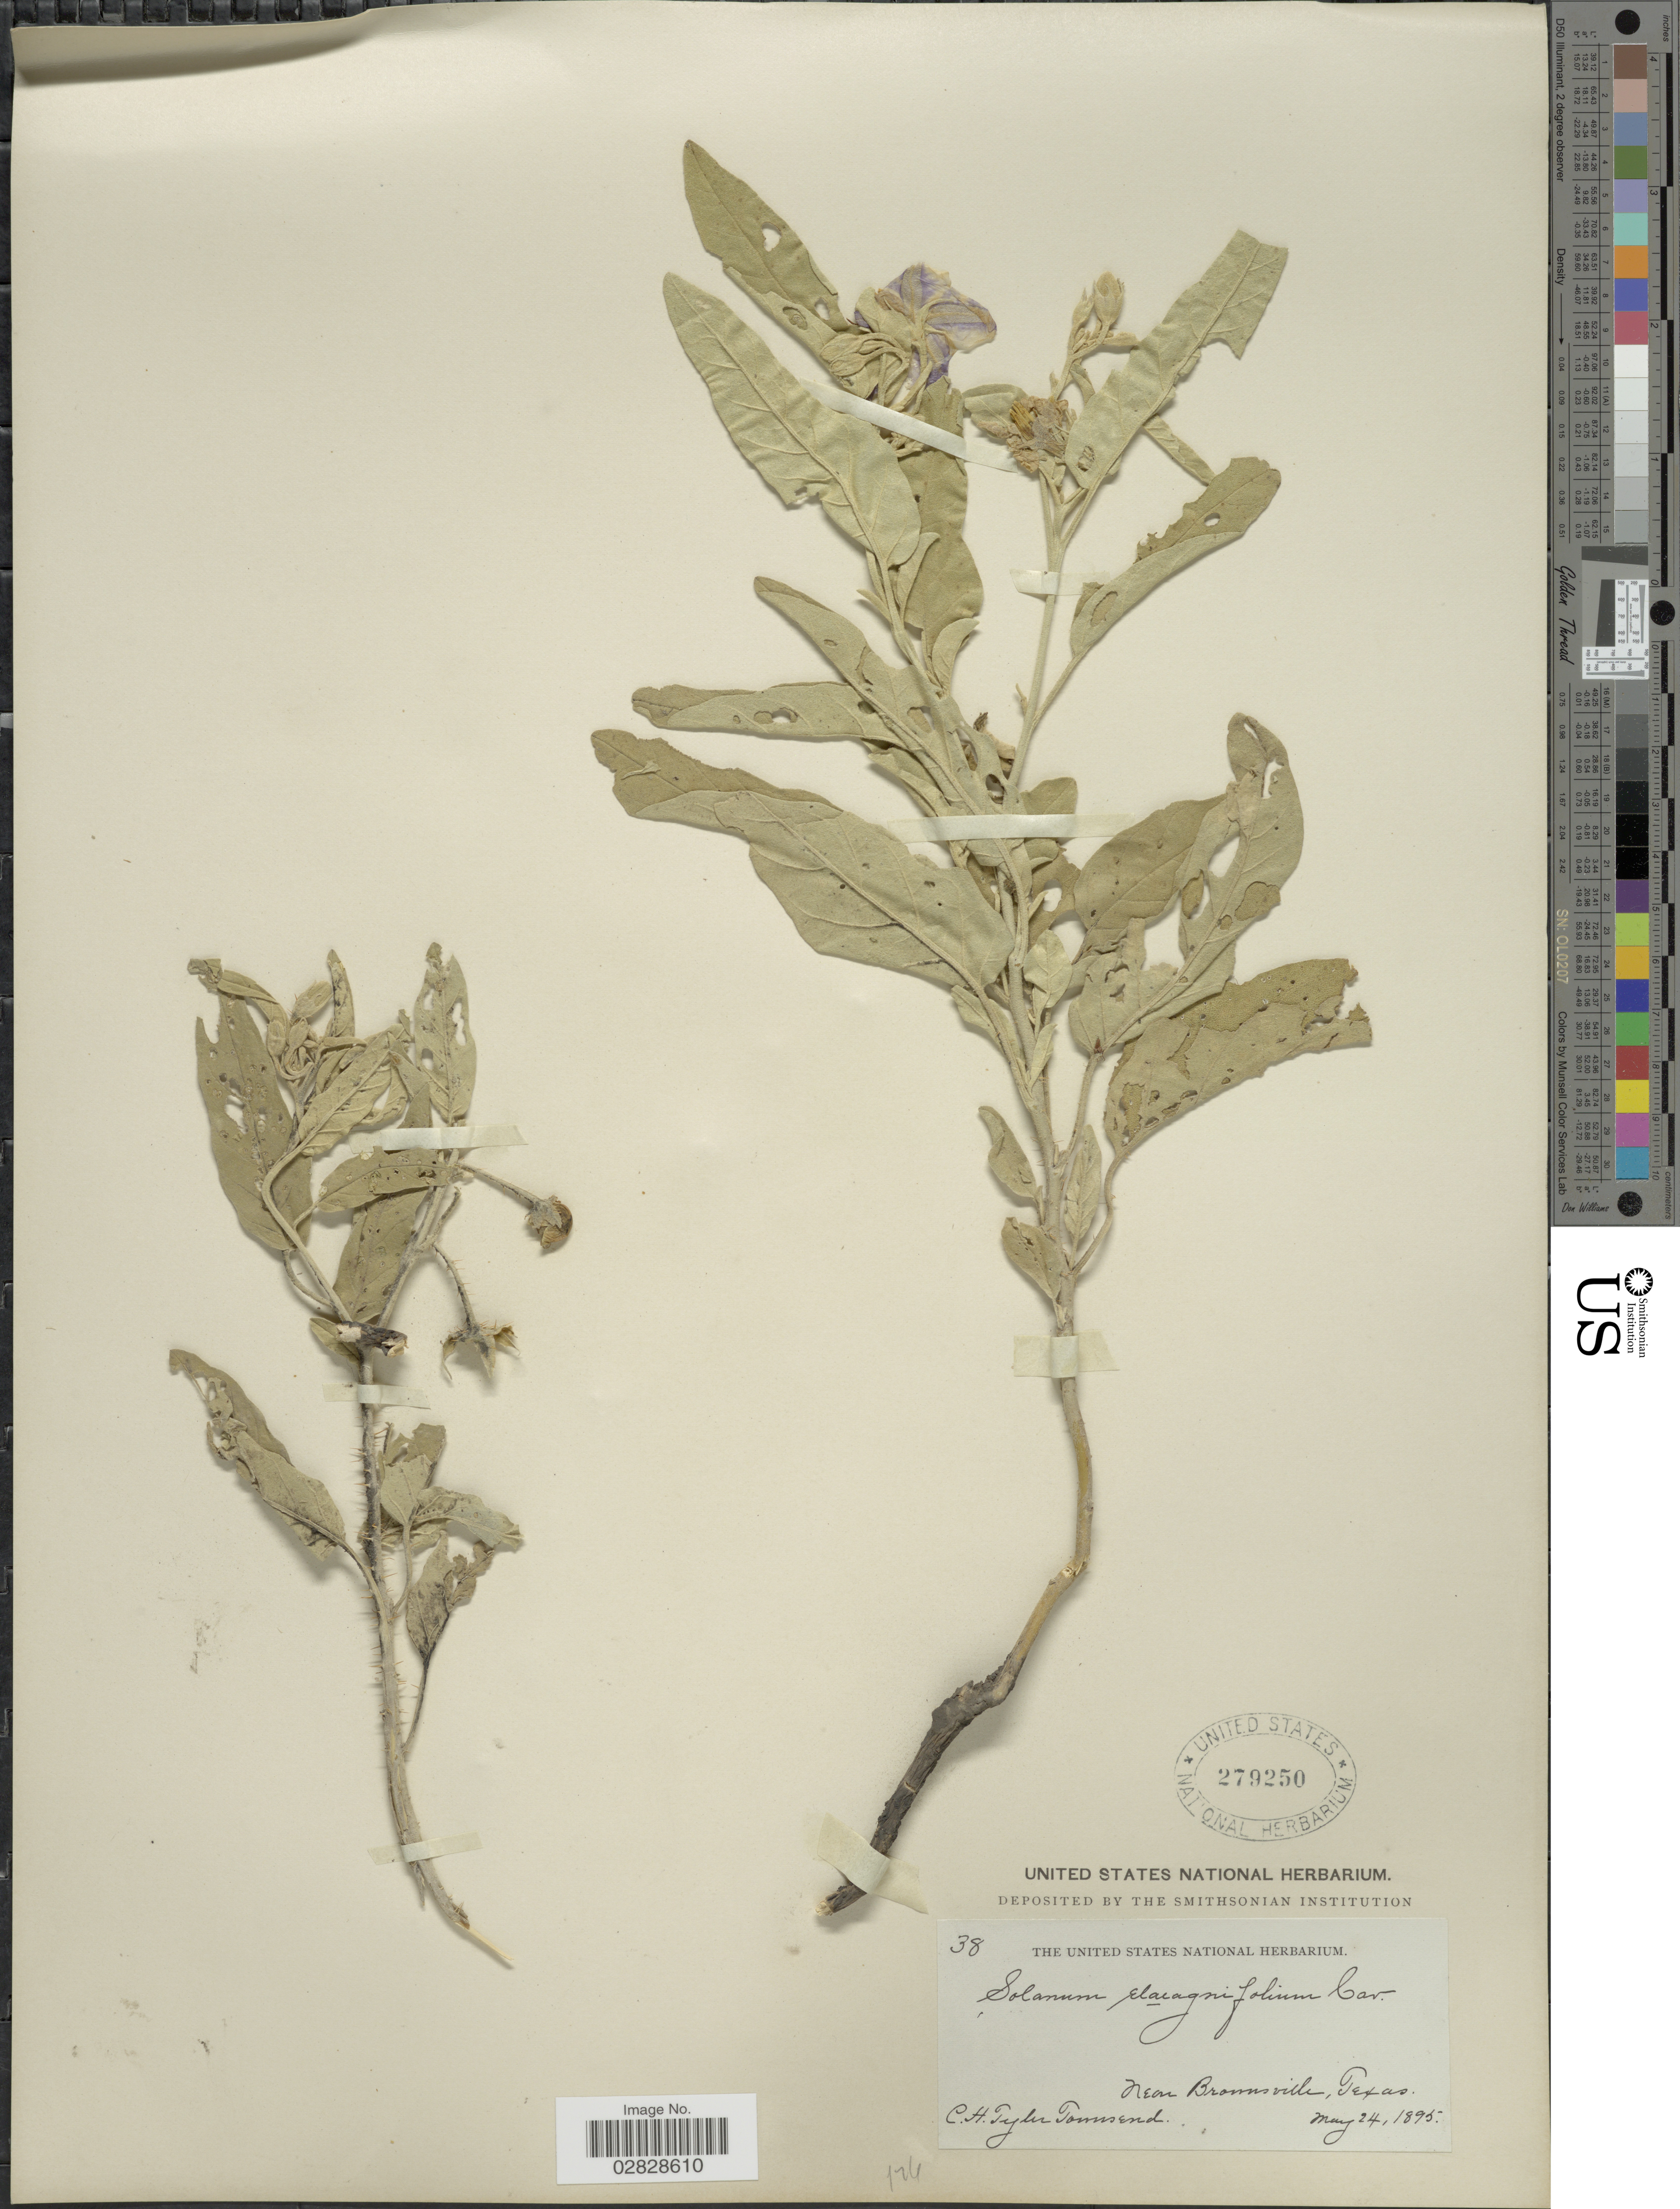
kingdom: Plantae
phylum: Tracheophyta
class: Magnoliopsida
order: Solanales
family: Solanaceae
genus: Solanum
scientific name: Solanum elaeagnifolium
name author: Cav.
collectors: C. H. T. Townsend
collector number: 38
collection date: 1895-05-24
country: United States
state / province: Texas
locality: Near Brownsville.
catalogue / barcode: US 279250